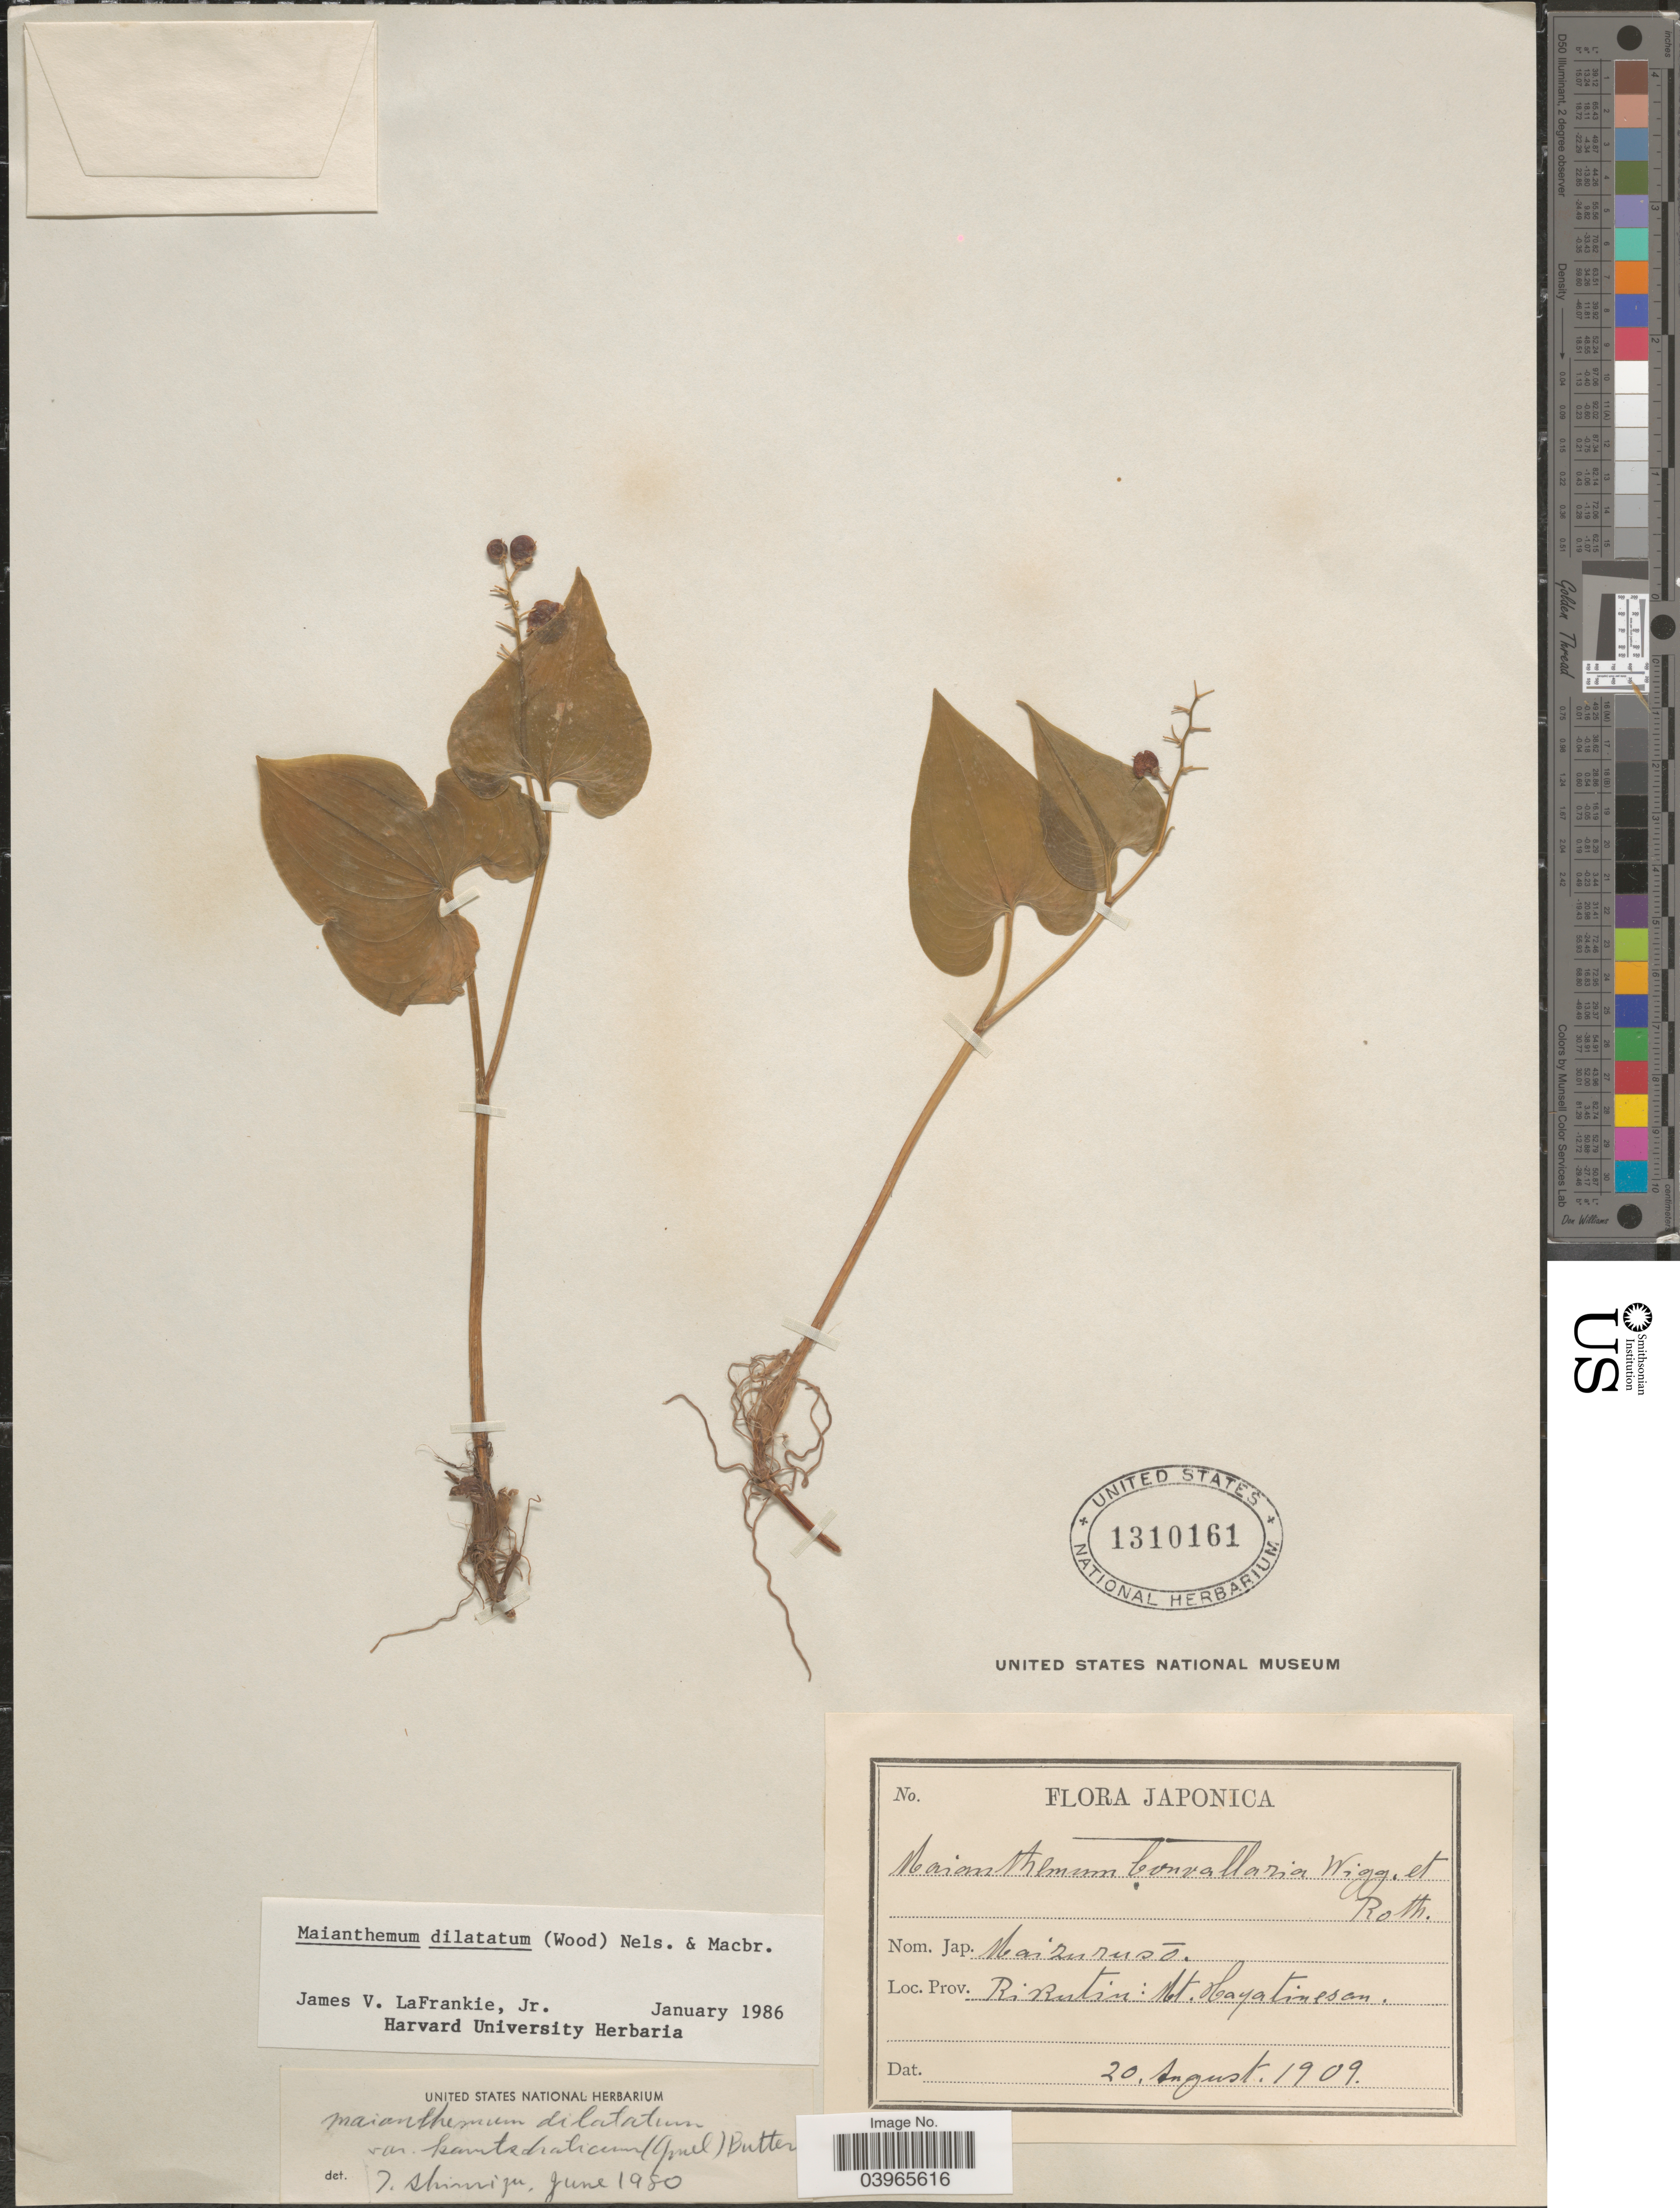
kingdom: Plantae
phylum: Tracheophyta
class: Liliopsida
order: Asparagales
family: Asparagaceae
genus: Maianthemum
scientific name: Maianthemum dilatatum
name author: (Alph. Wood) A. Nelson & J.F. Macbr.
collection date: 1909-08-20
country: Japan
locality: Rikutin: Mt. Hayatinesan.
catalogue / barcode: US 1310161